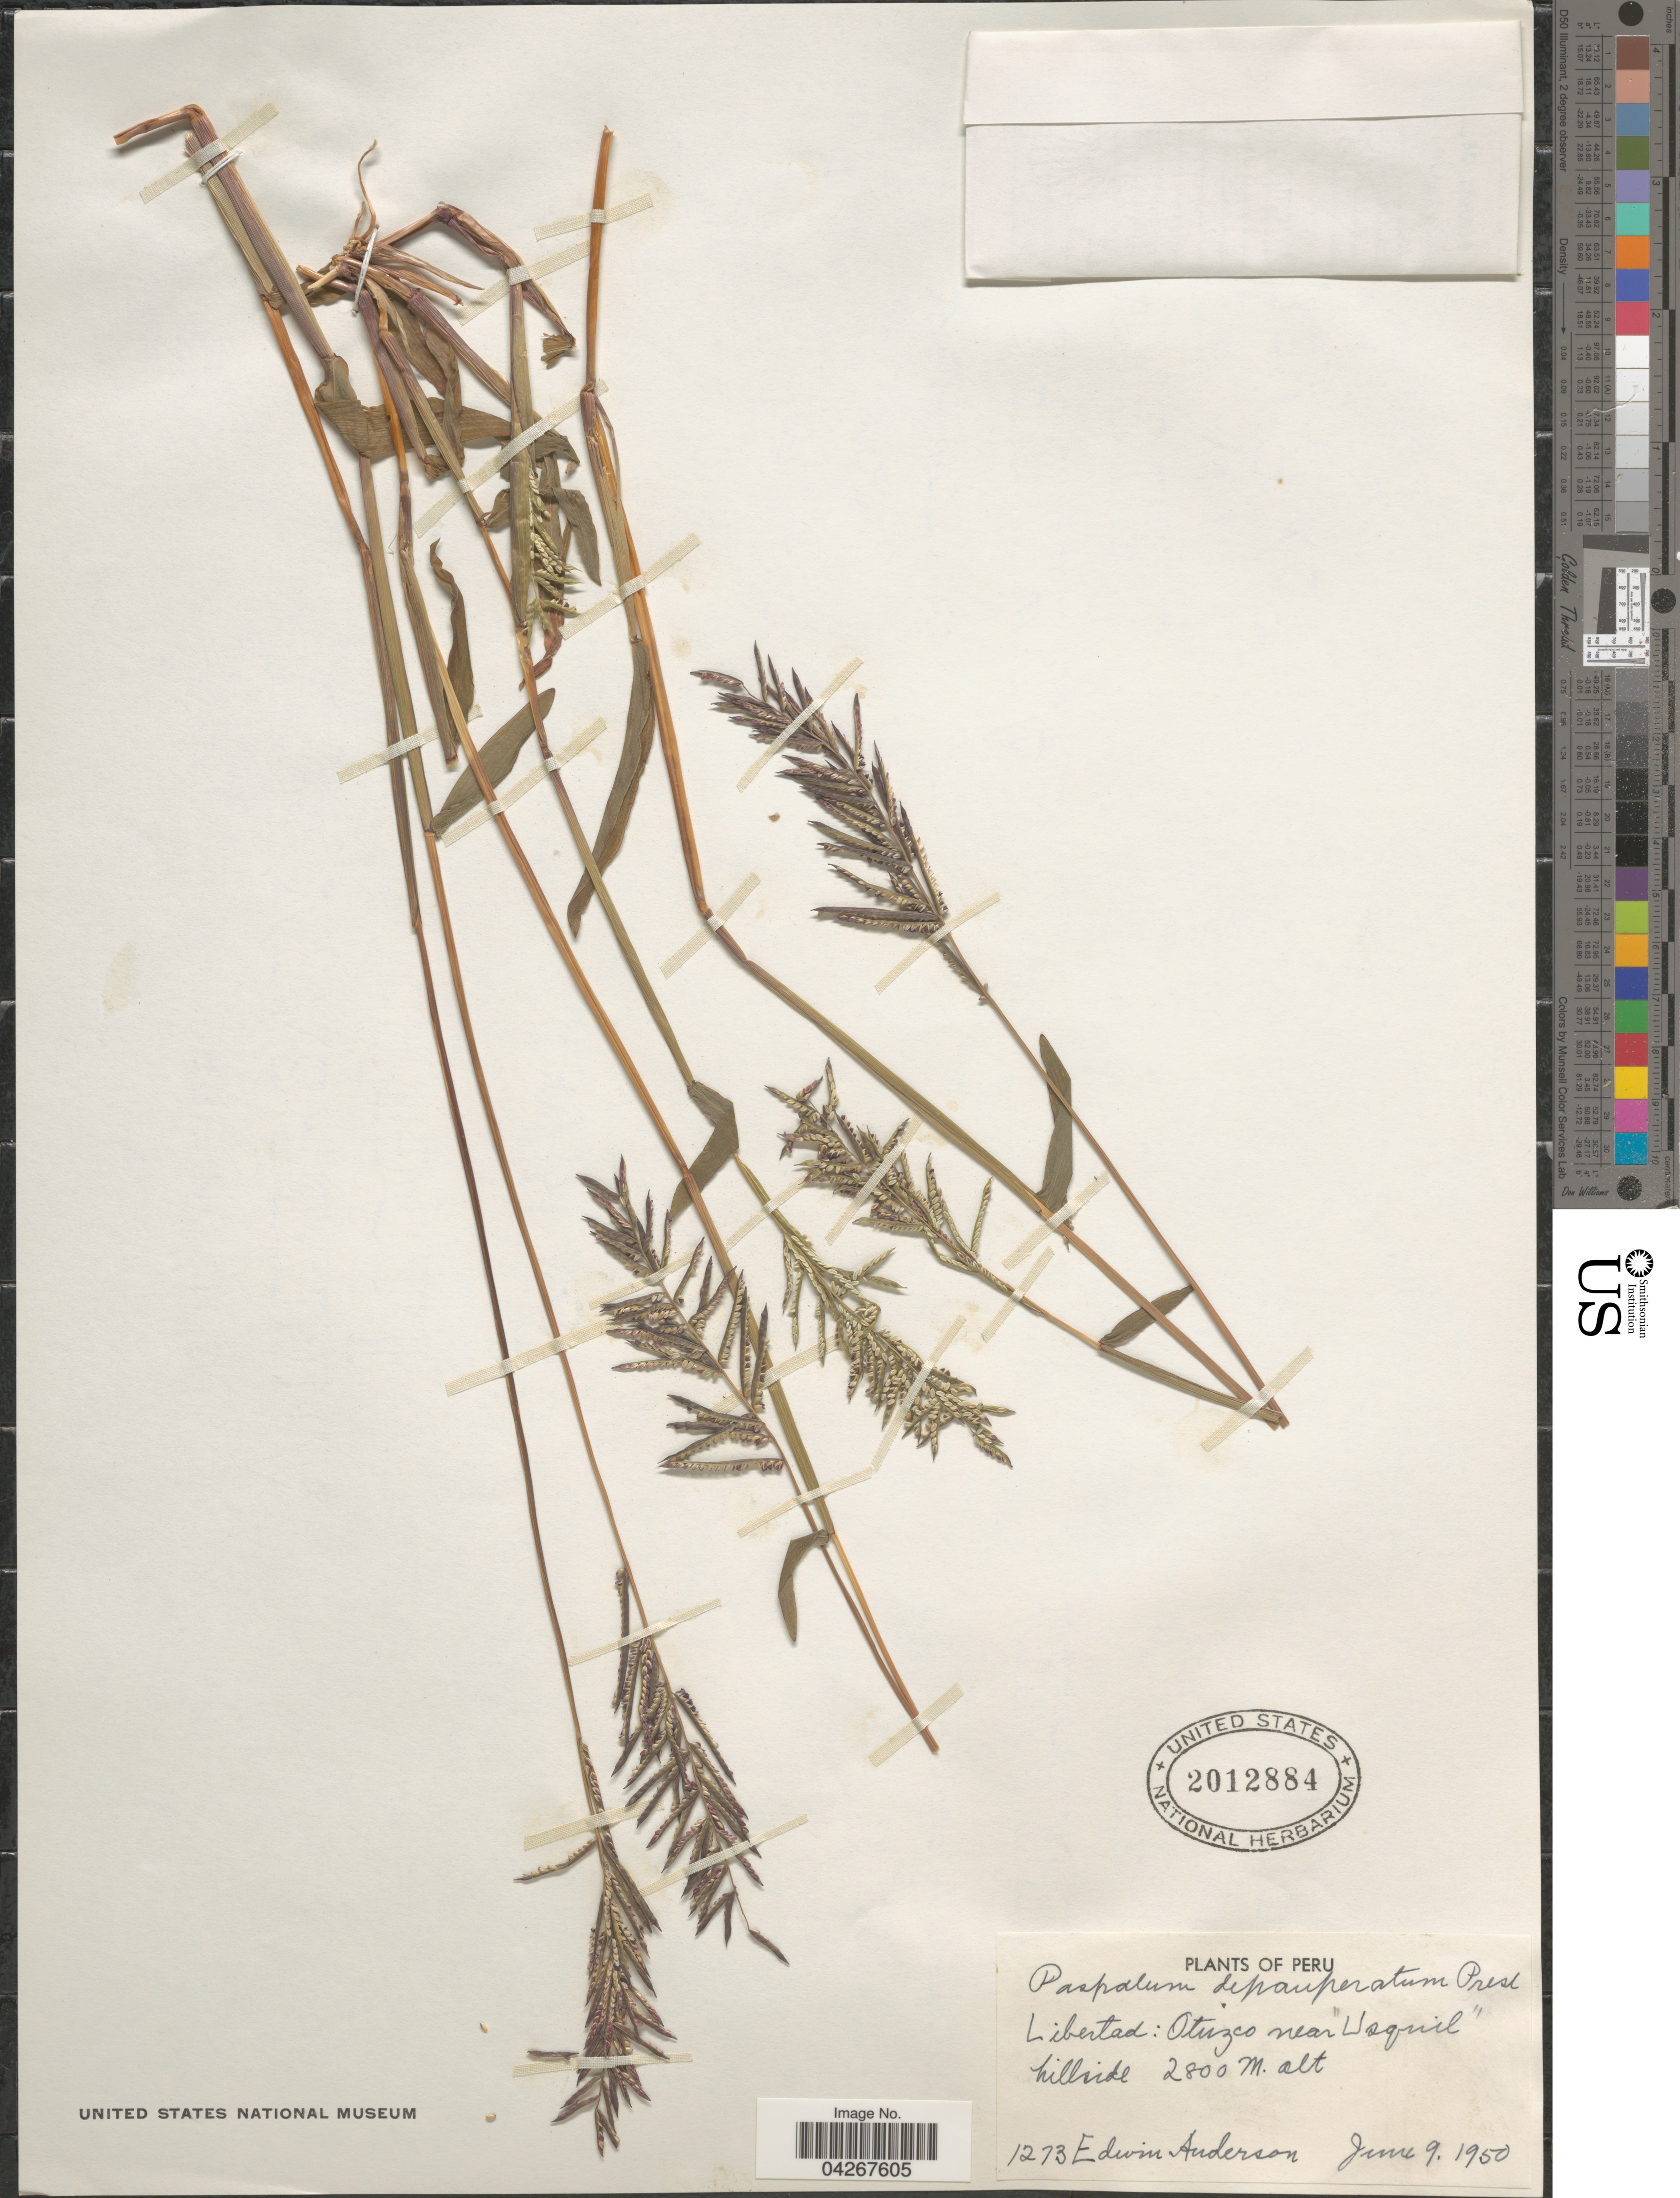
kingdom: Plantae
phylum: Tracheophyta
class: Liliopsida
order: Poales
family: Poaceae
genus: Paspalum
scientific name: Paspalum candidum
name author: (Humb. & Bonpl. ex Fleugge) Kunth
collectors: E. Anderson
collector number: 1273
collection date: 1950-06-09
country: Peru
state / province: La Libertad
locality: Libertad: Otuzco near "Usquil" hillside.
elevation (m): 2800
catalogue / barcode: US 2012884